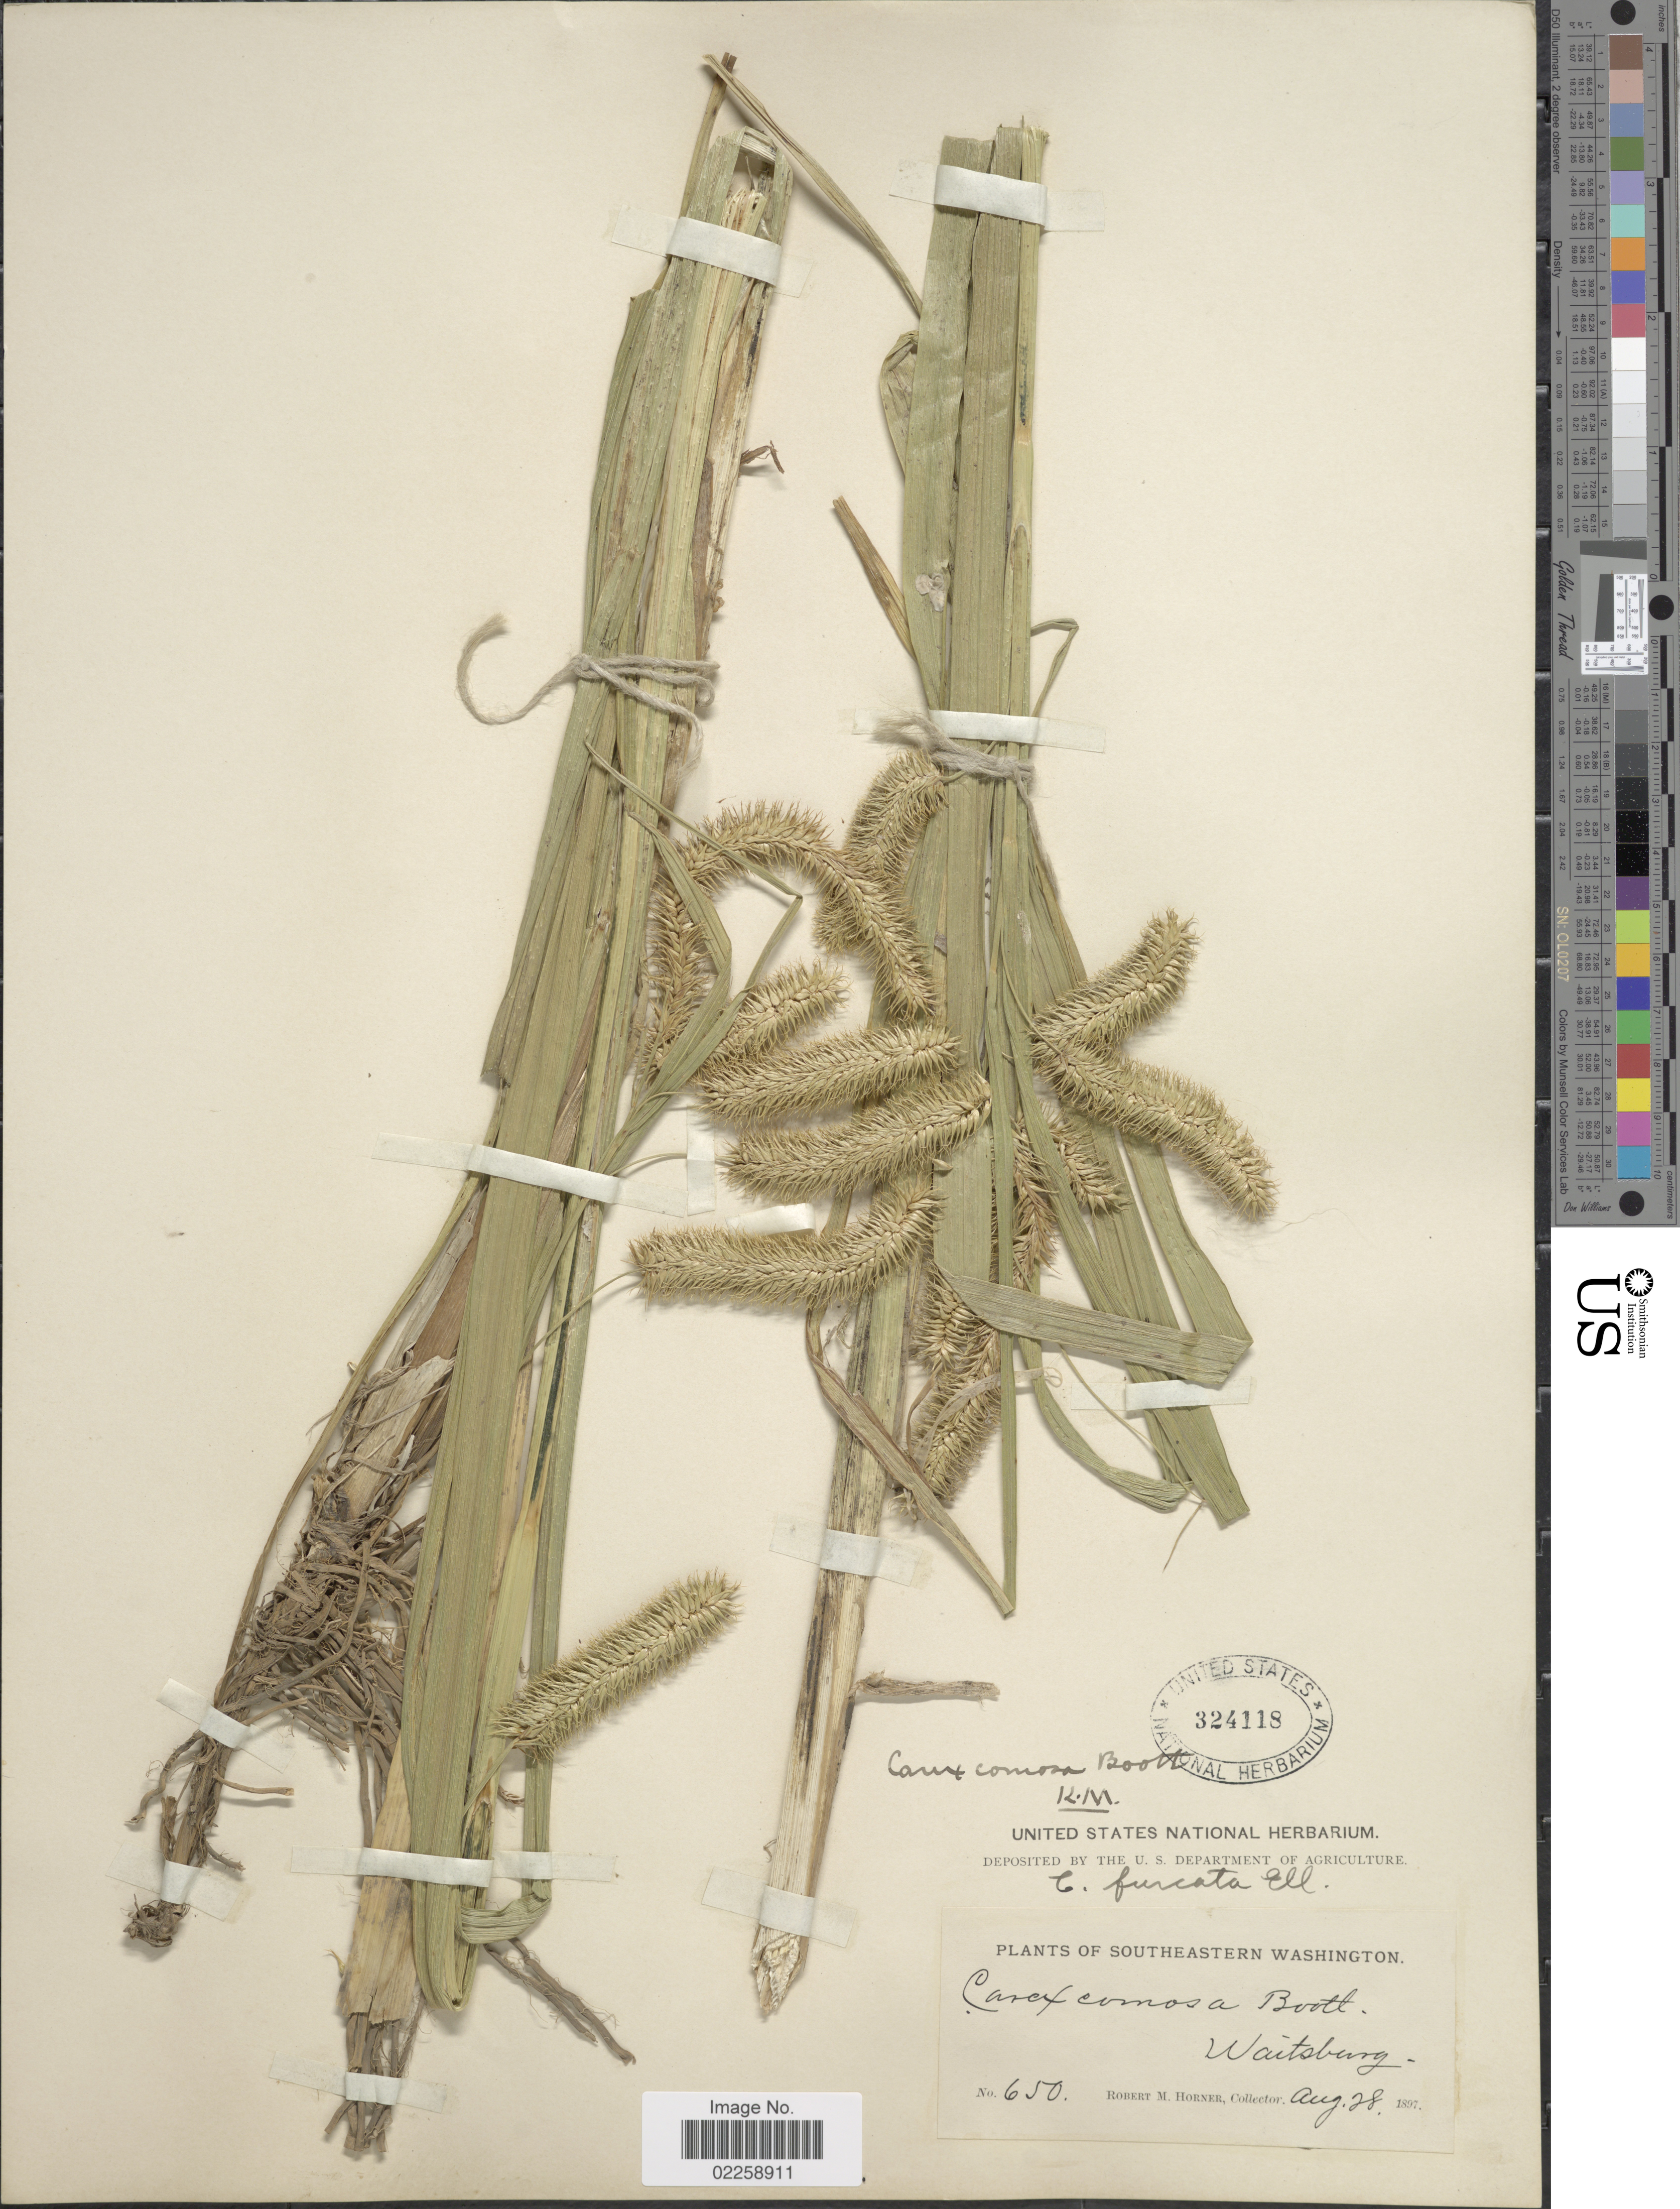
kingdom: Plantae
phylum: Tracheophyta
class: Liliopsida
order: Poales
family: Cyperaceae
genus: Carex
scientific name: Carex comosa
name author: Boott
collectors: R. Horner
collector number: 650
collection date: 1897-08-28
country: United States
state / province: Washington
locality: Southeastern Washington, Waitsburg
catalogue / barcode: US 324118